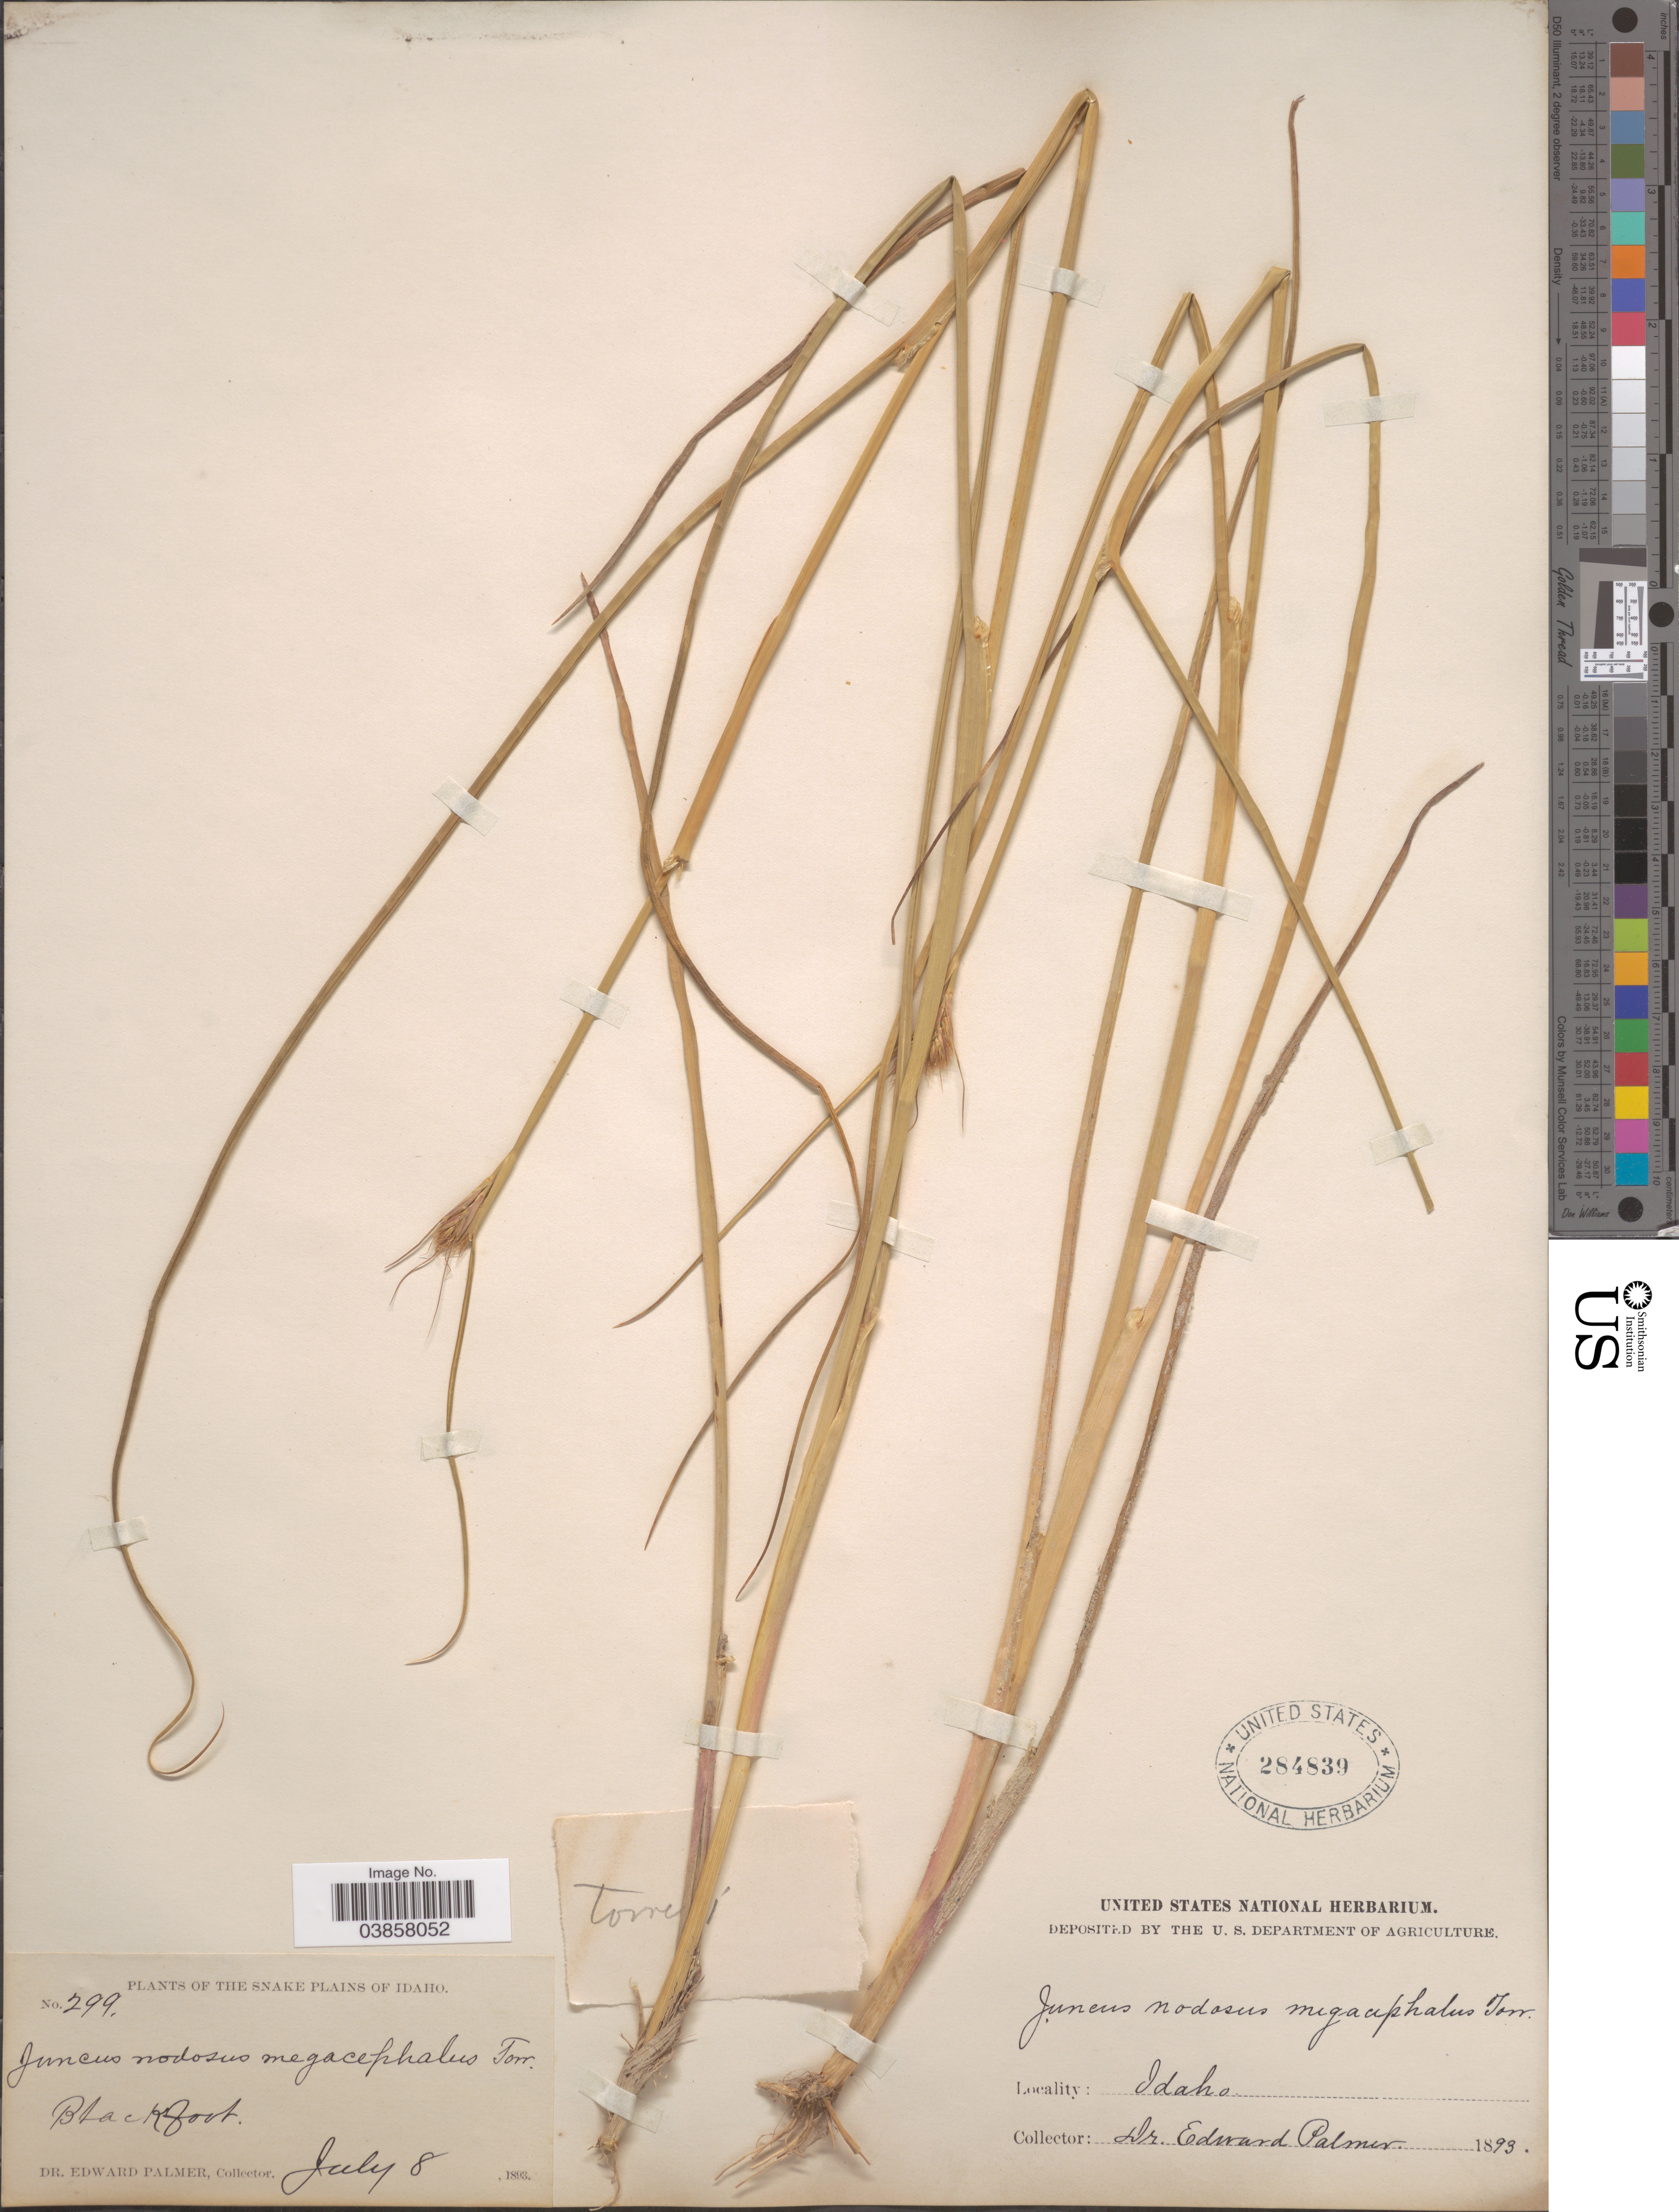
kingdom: Plantae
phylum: Tracheophyta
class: Liliopsida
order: Poales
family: Juncaceae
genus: Juncus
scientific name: Juncus torreyi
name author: Coville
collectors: E. Palmer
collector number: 299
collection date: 1893-07-08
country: United States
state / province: Idaho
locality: The Snake Plains. Blackfort.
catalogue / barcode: US 284839